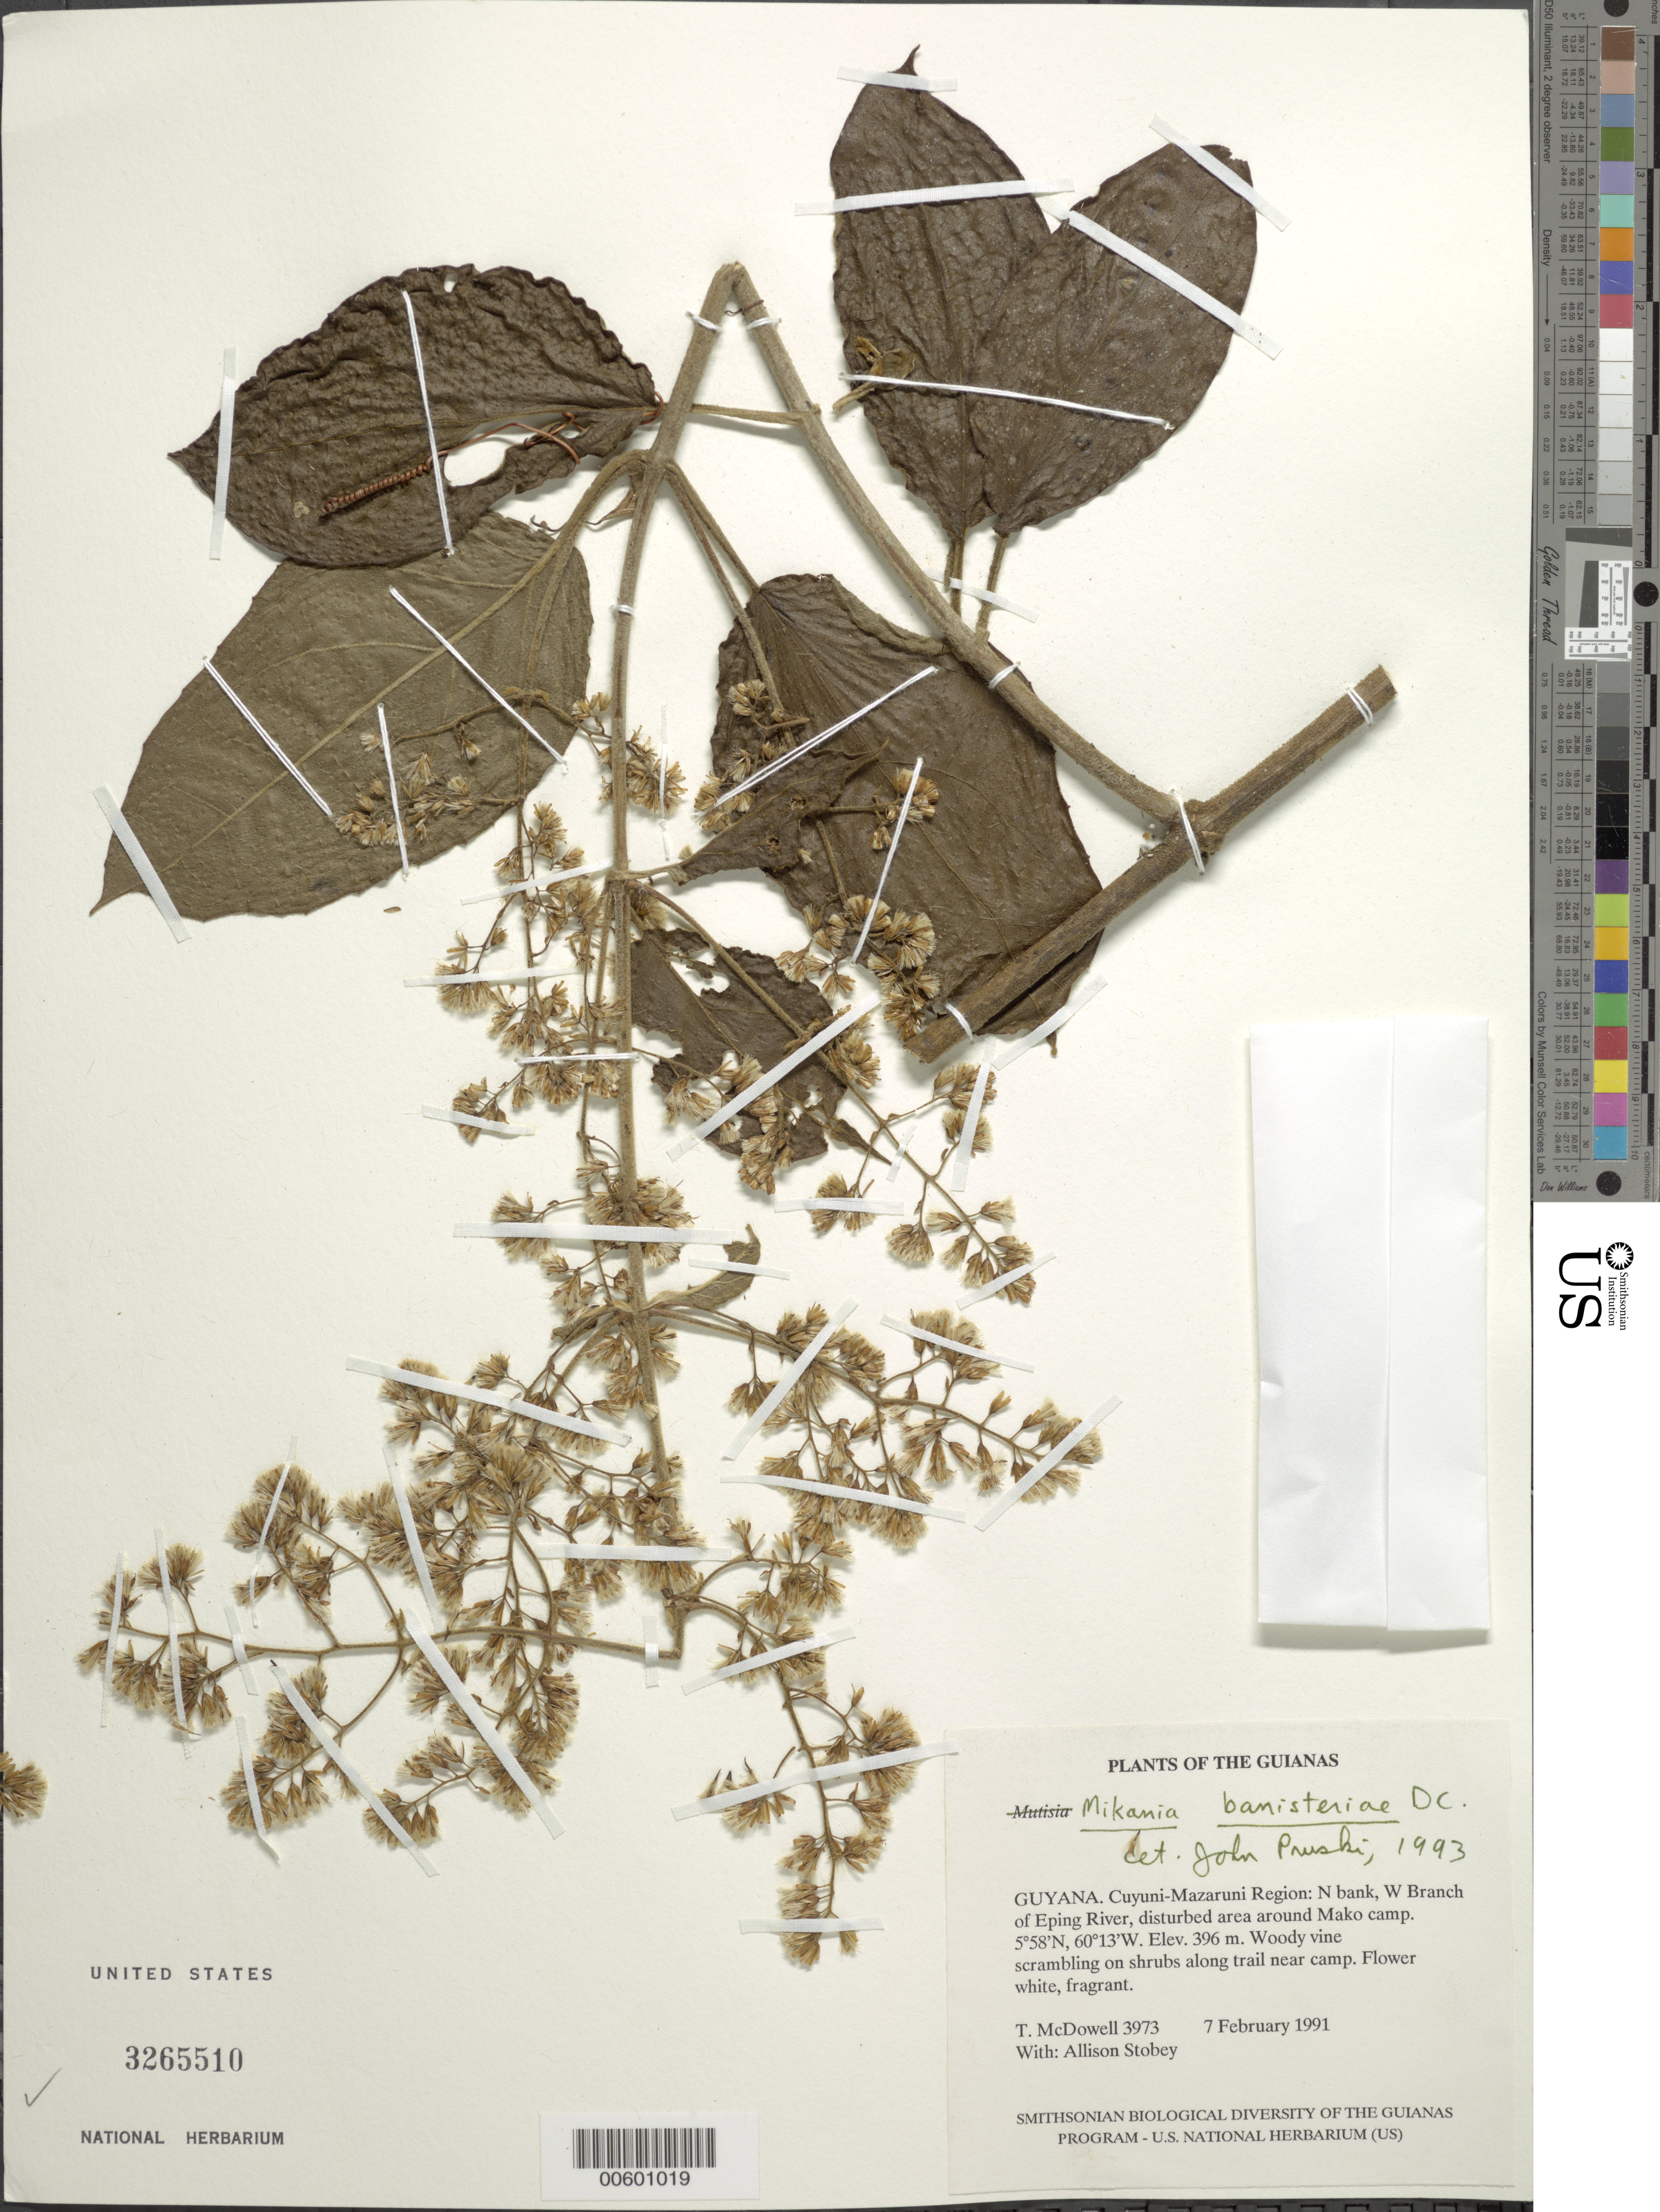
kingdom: Plantae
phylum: Tracheophyta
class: Magnoliopsida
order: Asterales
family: Asteraceae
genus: Mikania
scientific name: Mikania banisteriae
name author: DC.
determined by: Pruski, J. F.; Funk, V. A.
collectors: T. McDowell & A. Stobey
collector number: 3973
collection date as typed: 7 February 1991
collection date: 1991-02-07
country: Guyana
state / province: Cuyuni-Mazaruni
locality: N bank, W Branch of Eping River, around Mako camp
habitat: Disturbed area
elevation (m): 396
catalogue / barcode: US 3265510